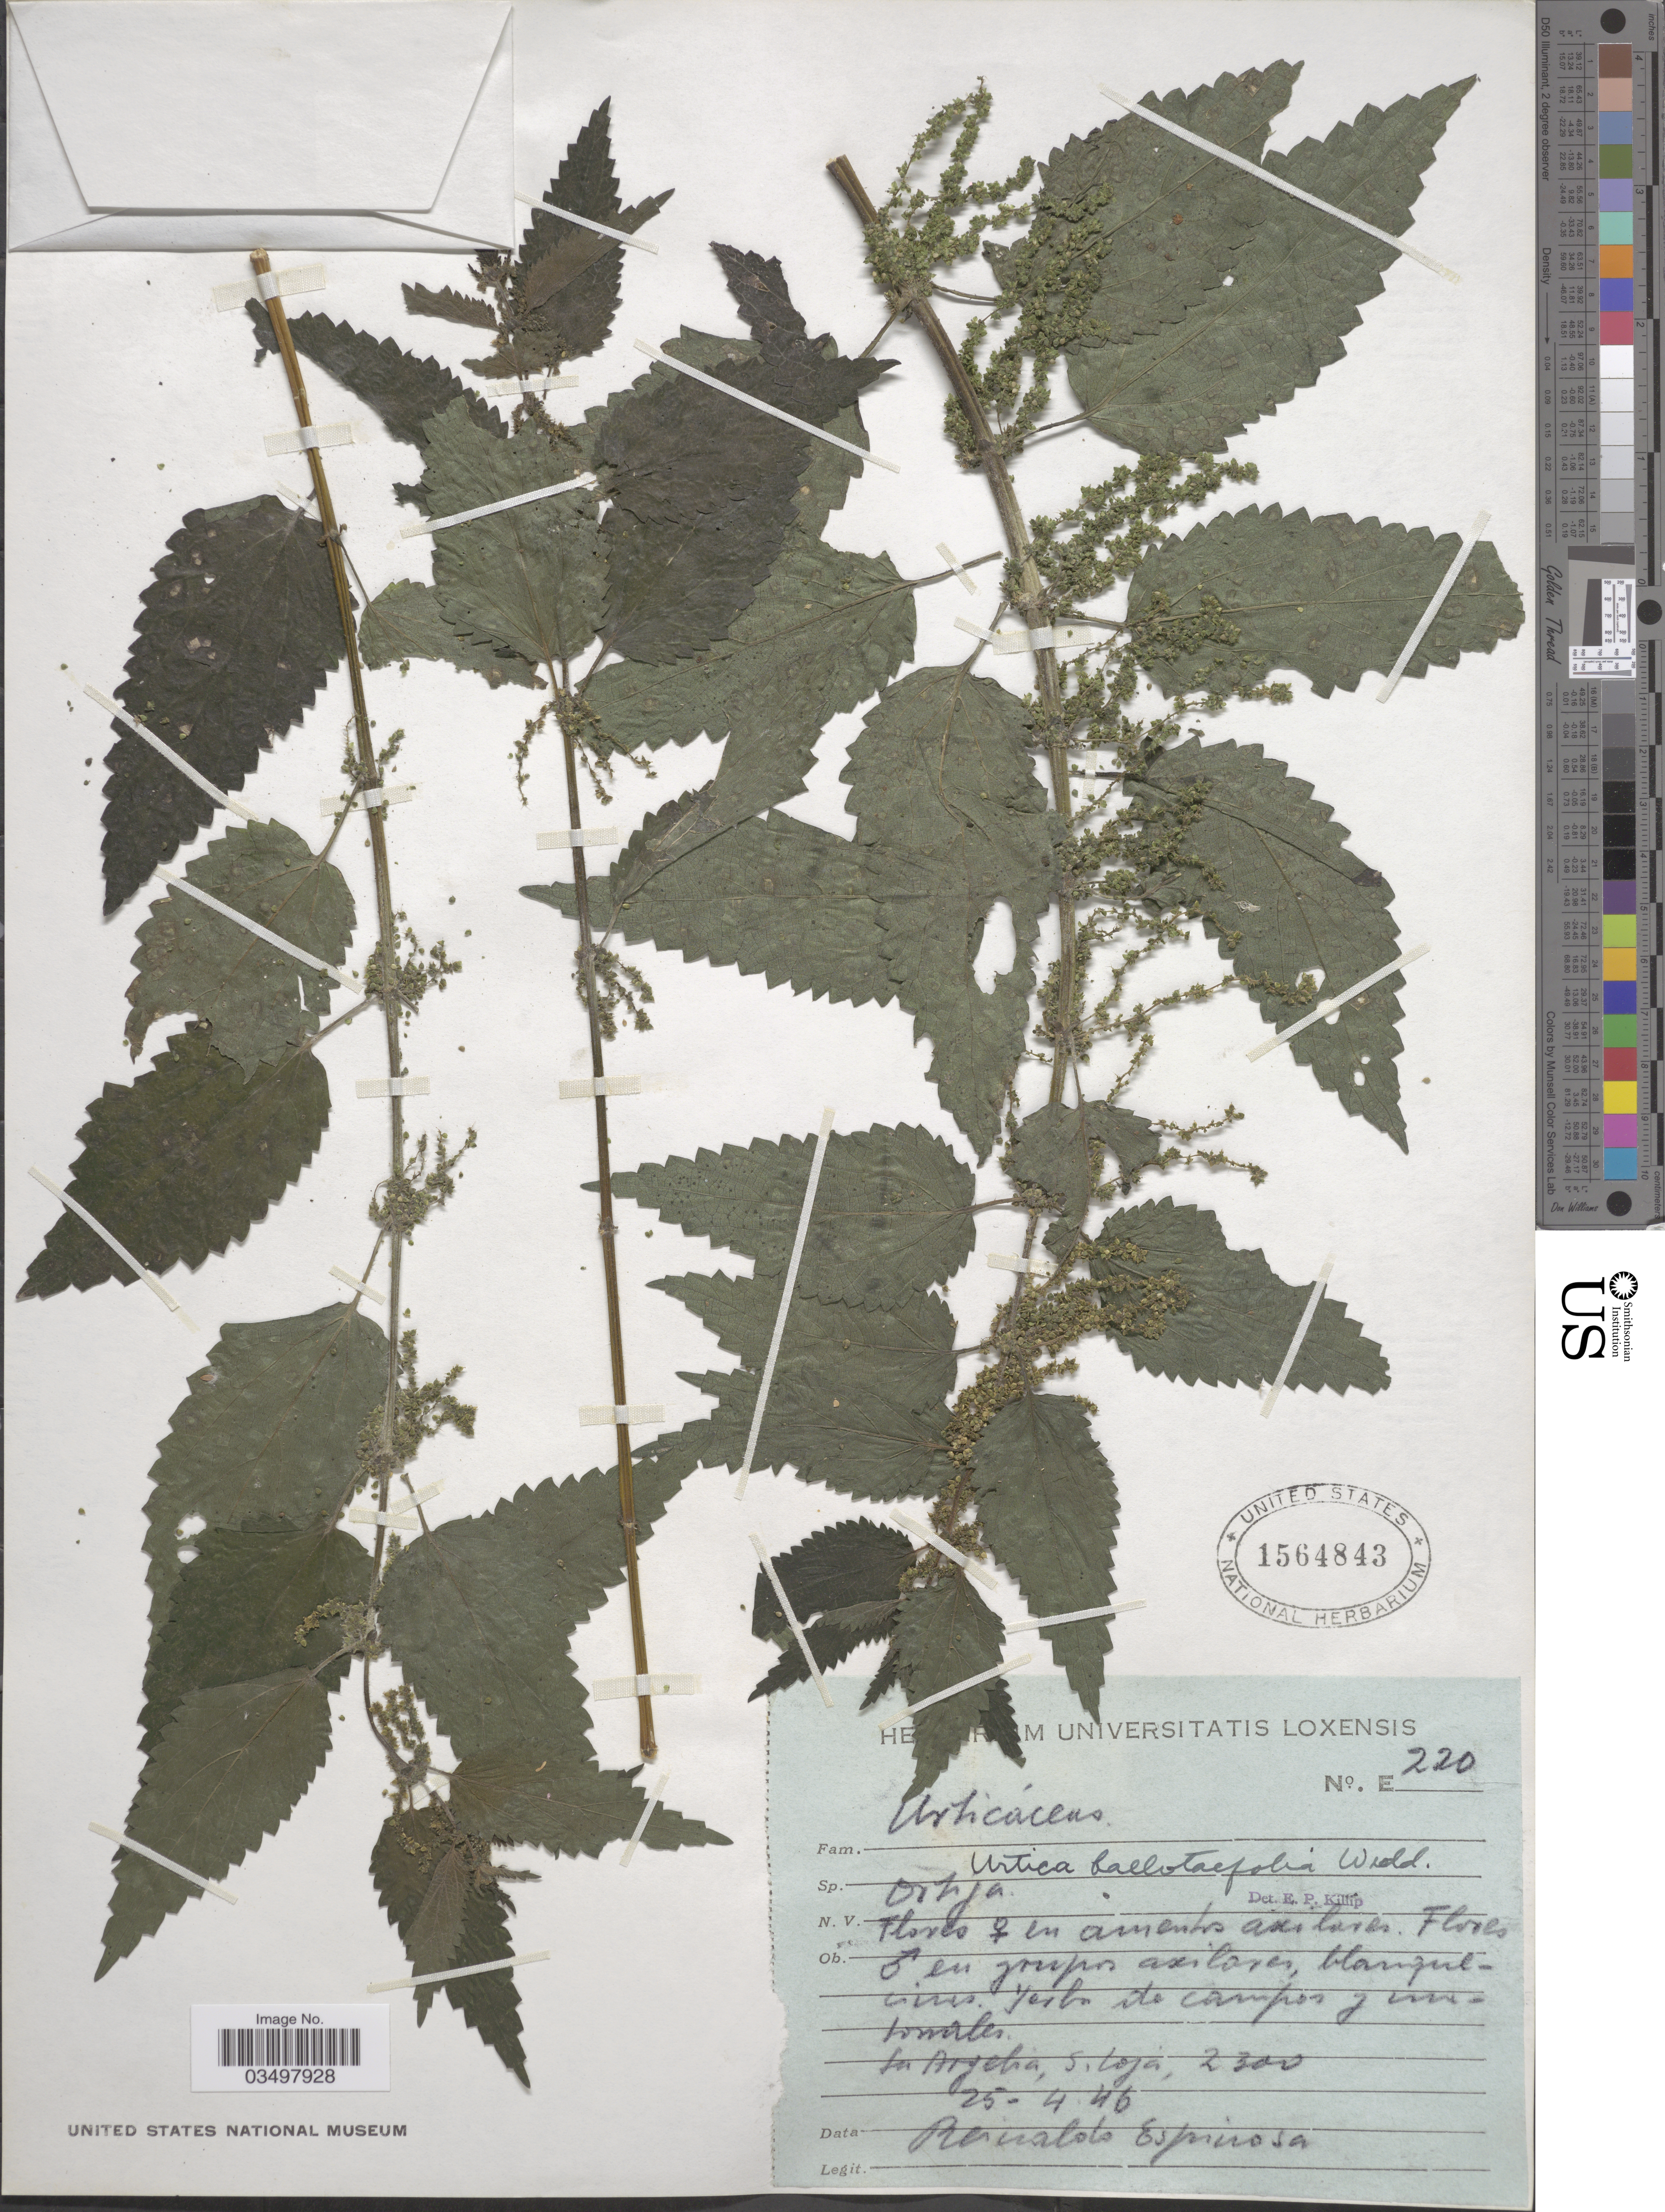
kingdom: Plantae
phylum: Tracheophyta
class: Magnoliopsida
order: Rosales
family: Urticaceae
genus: Urtica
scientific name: Urtica ballotifolia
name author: Wedd.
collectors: R. Espinosa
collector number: E220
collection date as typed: Transcribed d/m/y: 25/4/46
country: Ecuador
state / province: Loja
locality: La Argelia, S. Loja.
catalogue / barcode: US 1564843